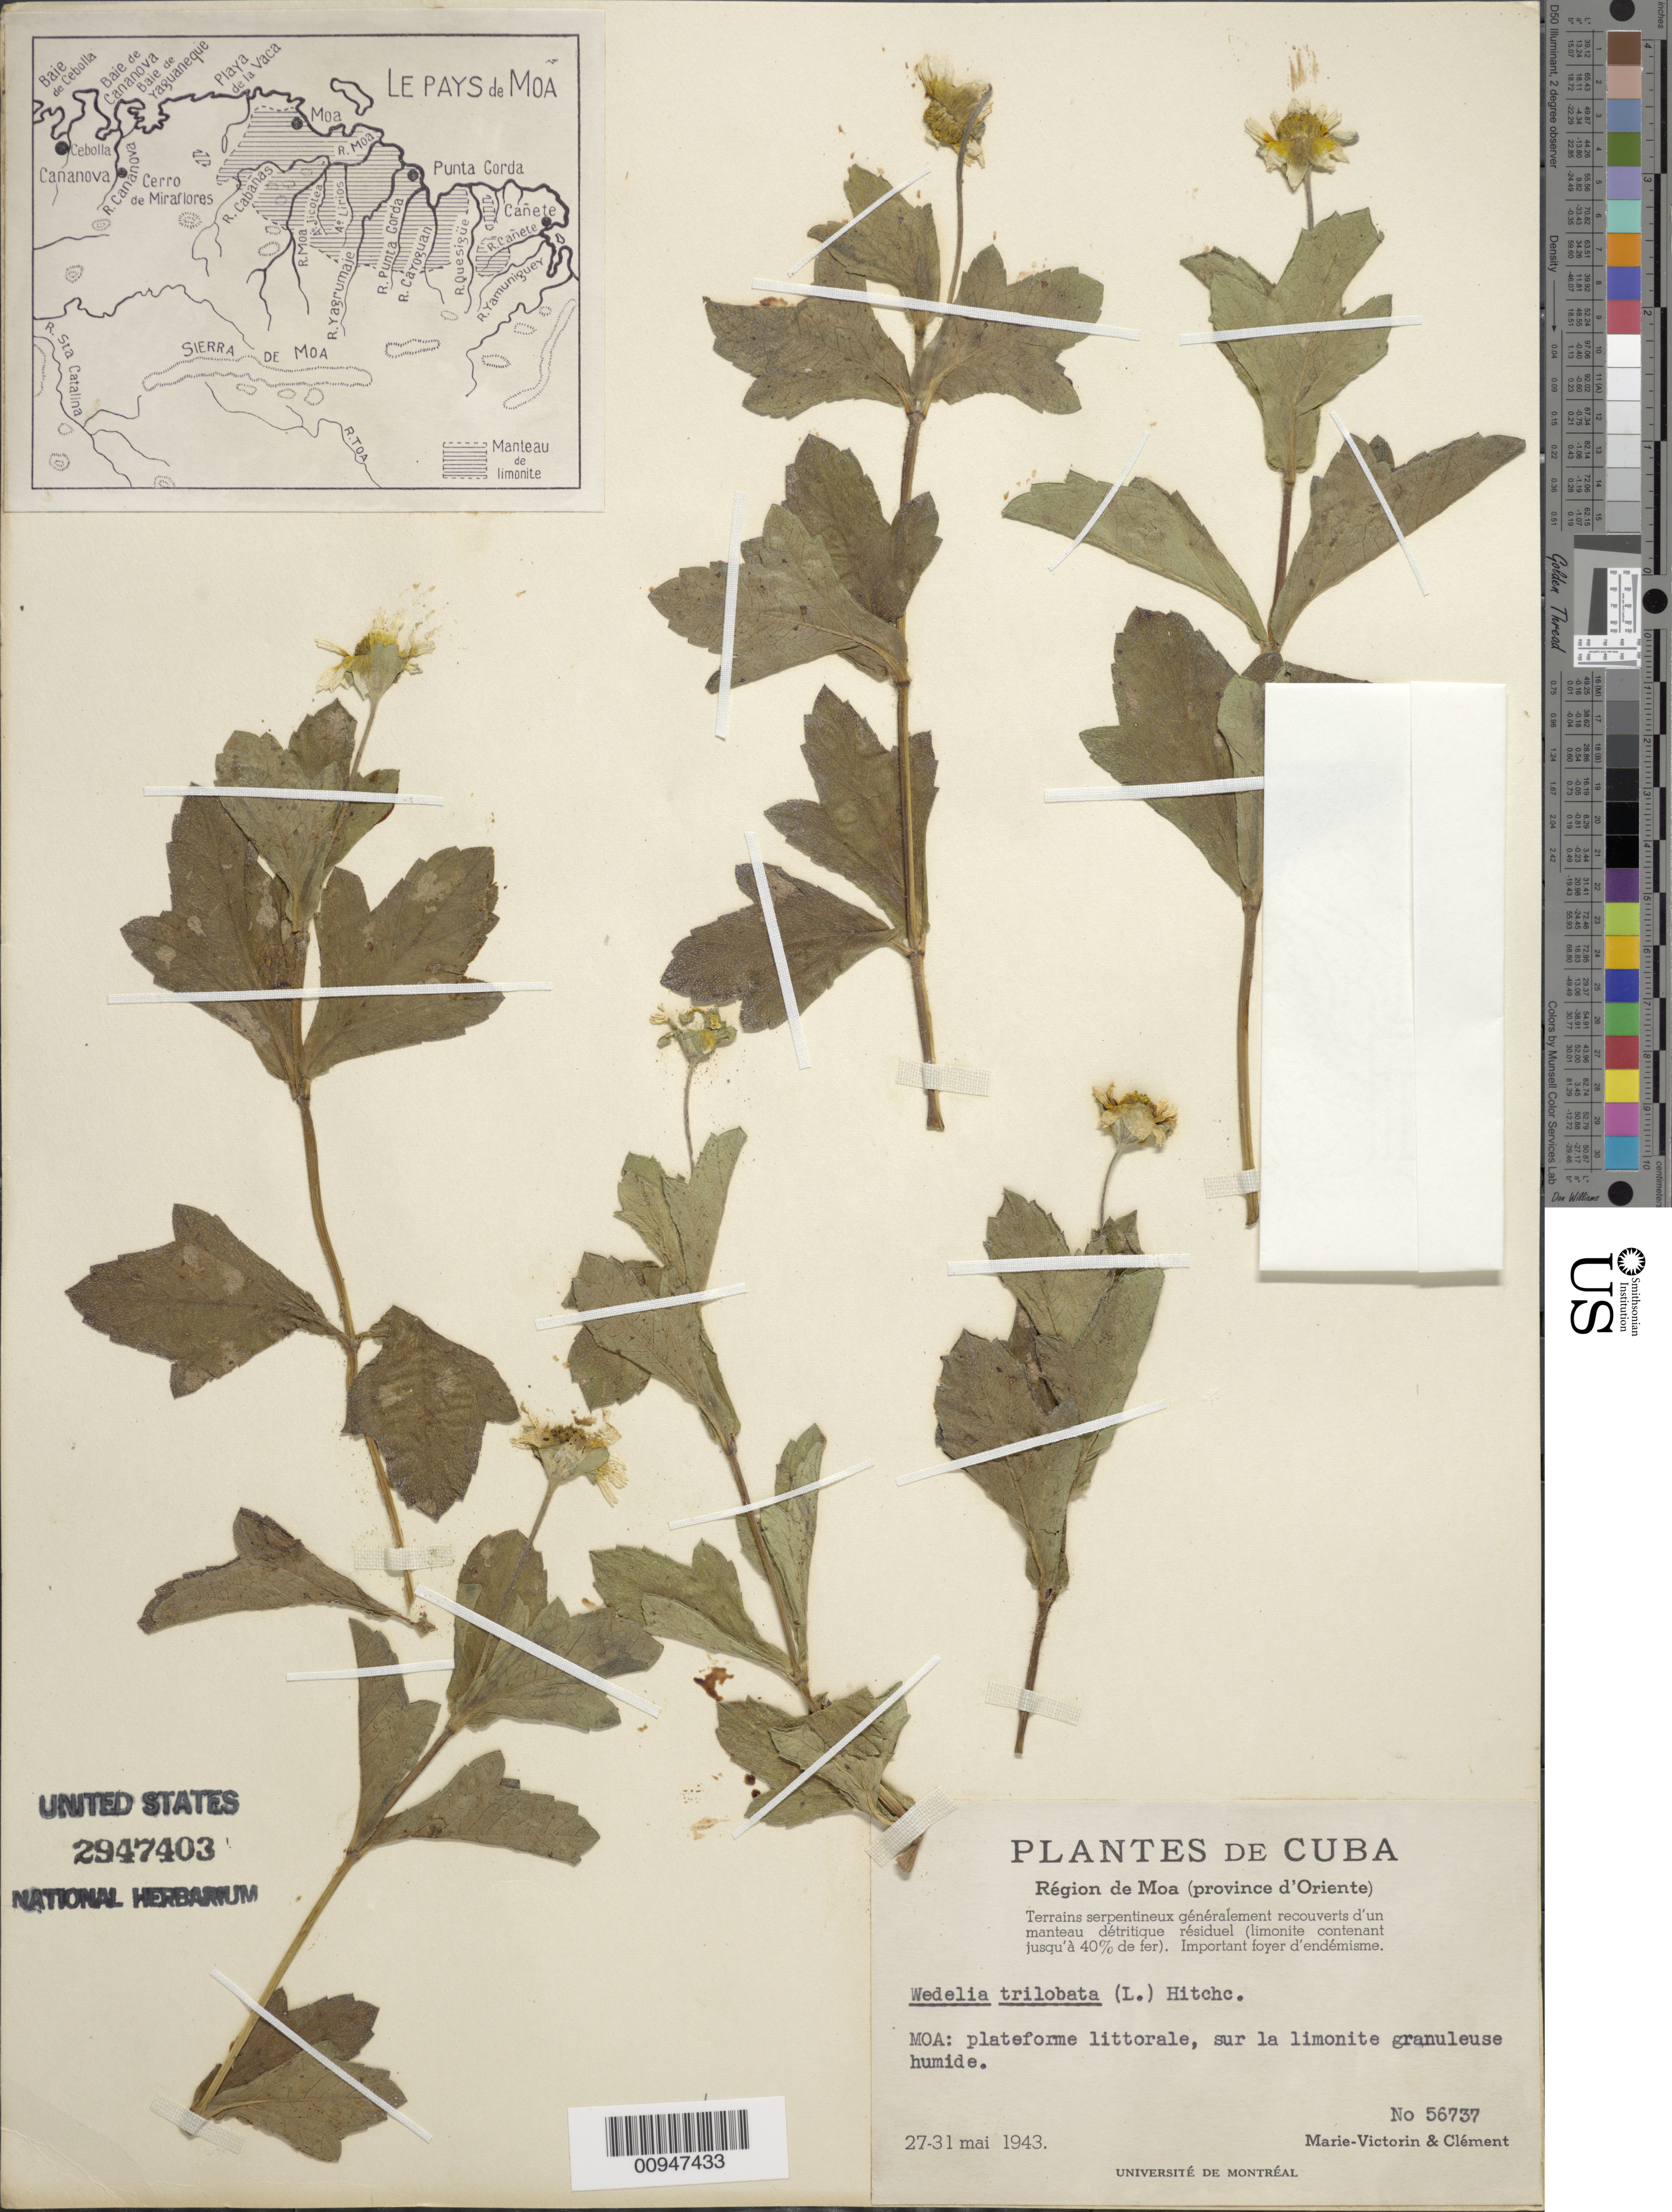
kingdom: Plantae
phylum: Tracheophyta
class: Magnoliopsida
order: Asterales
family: Asteraceae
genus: Sphagneticola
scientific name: Sphagneticola trilobata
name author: (L.) Pruski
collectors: F. Victorin & -- Clemente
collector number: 56737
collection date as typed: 27 May 1943 to 31 May 1943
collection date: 1943-05-27/1943-05-31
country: Cuba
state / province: Holguín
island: Cuba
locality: Moa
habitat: Plateforme littorale, sur la limonite granuleuse humide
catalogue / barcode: US 2947403